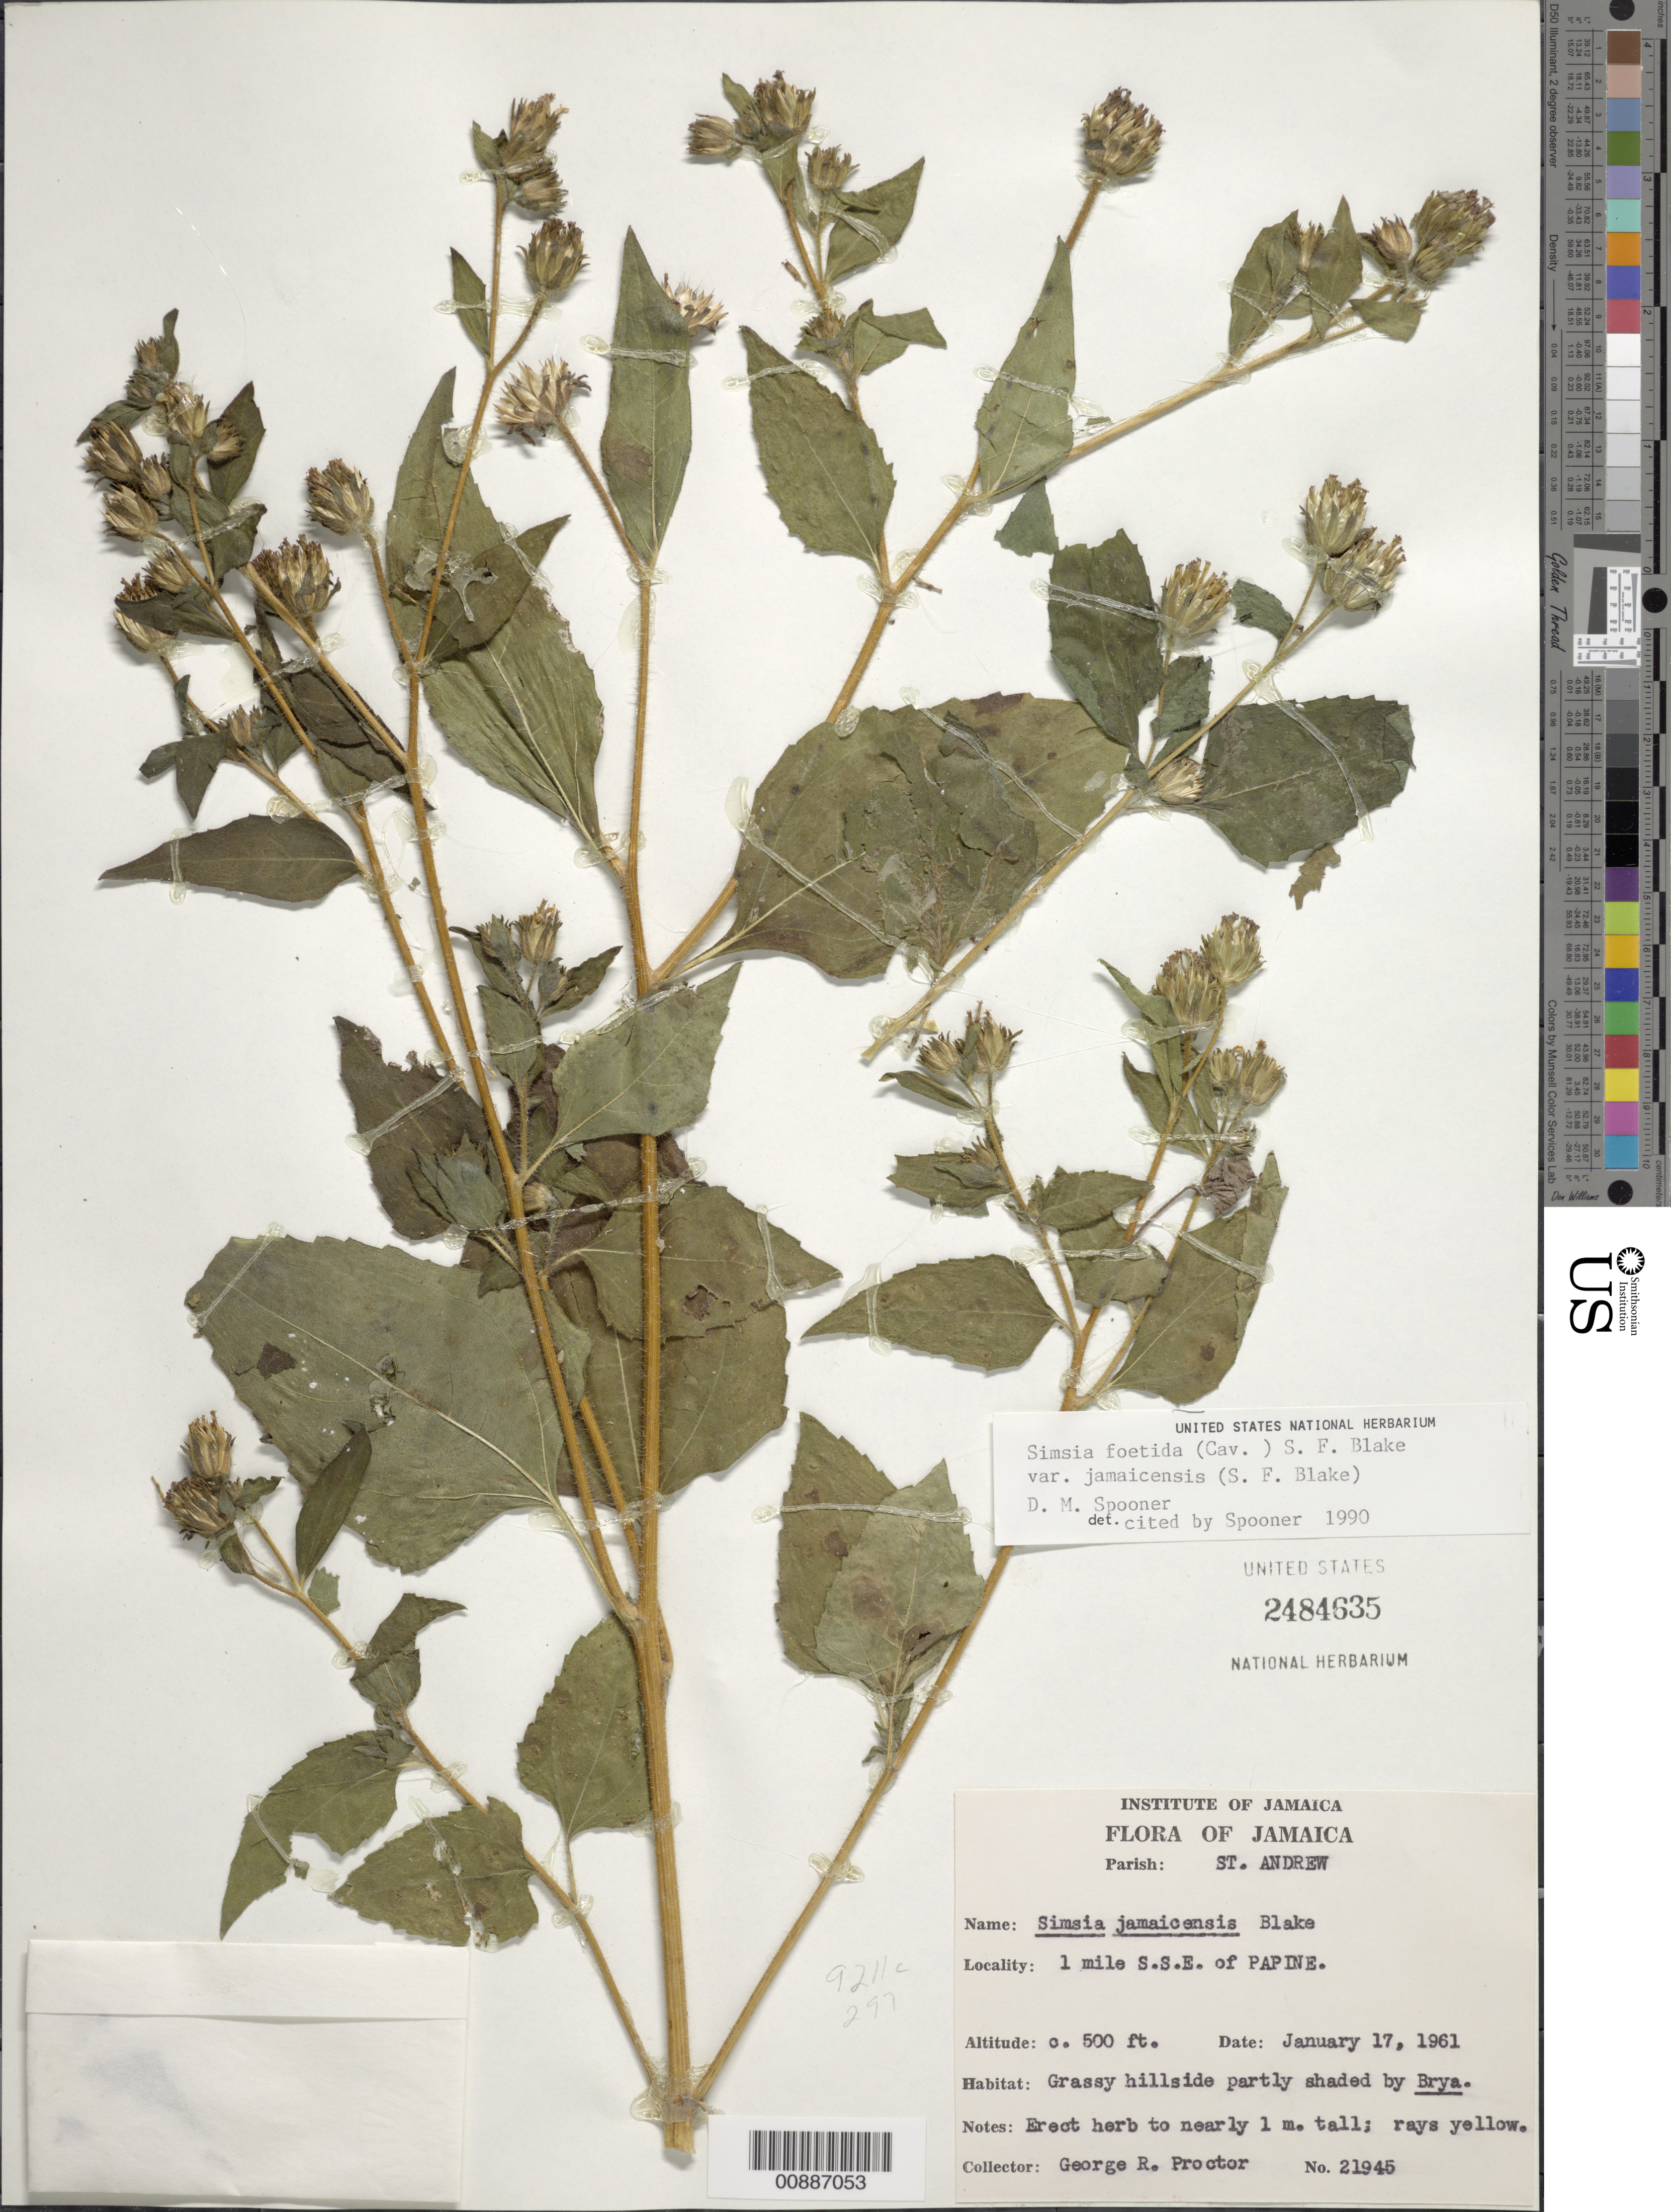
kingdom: Plantae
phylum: Tracheophyta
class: Magnoliopsida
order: Asterales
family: Asteraceae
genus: Simsia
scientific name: Simsia foetida var. jamaicensis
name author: (S.F. Blake) D.M. Spooner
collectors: G. R. Proctor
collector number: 21945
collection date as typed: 17 Jan 1961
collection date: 1961-01-17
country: Jamaica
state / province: Saint Andrew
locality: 1 mile SSE of Papine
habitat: Grassy hillside, partly shaded by Brya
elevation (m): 152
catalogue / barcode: US 2484635